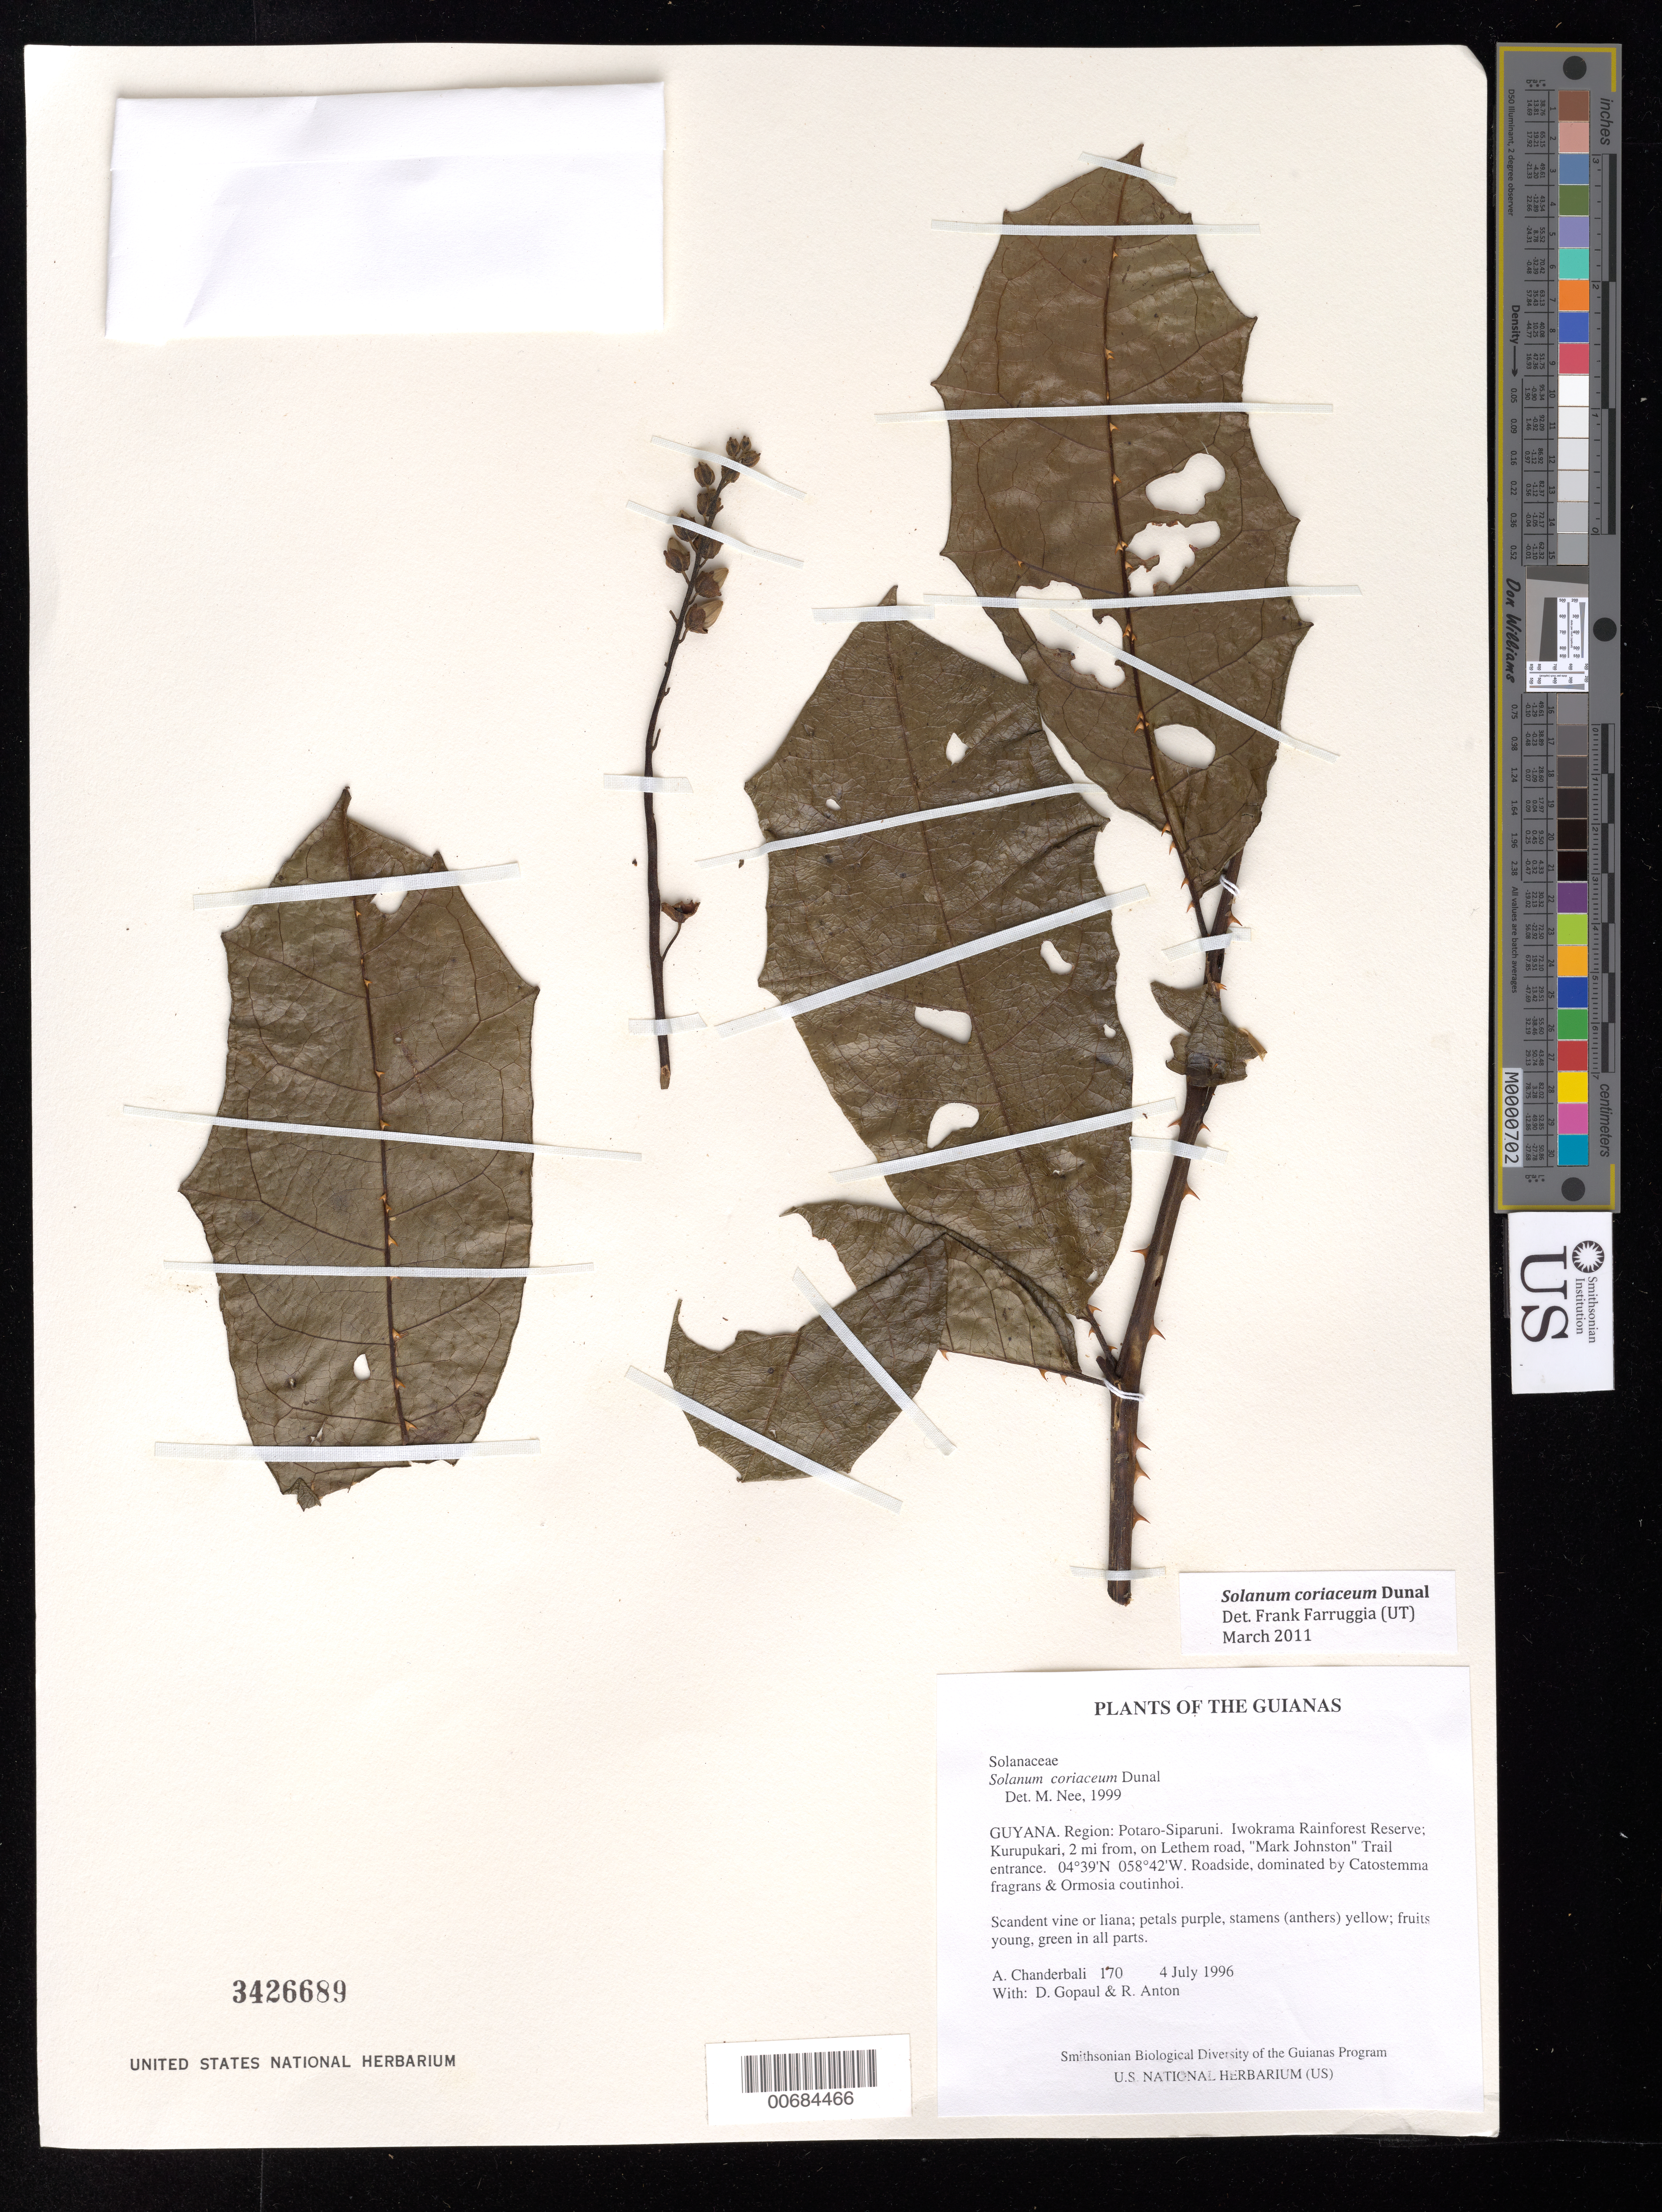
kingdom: Plantae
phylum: Tracheophyta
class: Magnoliopsida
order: Solanales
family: Solanaceae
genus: Solanum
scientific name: Solanum coriaceum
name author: Dunal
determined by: Nee, Michael H.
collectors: A. S. Chanderbali, D. Anton & R. Gopaul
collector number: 170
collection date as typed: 7 Jul 1996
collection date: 1996-07-07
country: Guyana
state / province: Potaro-Siparuni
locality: Iwokrama Rainforest Reserve; Kurupukari, 2 mi from, on Lethem road, "Mark Johnston" Trail entrance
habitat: Roadside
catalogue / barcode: US 3426689